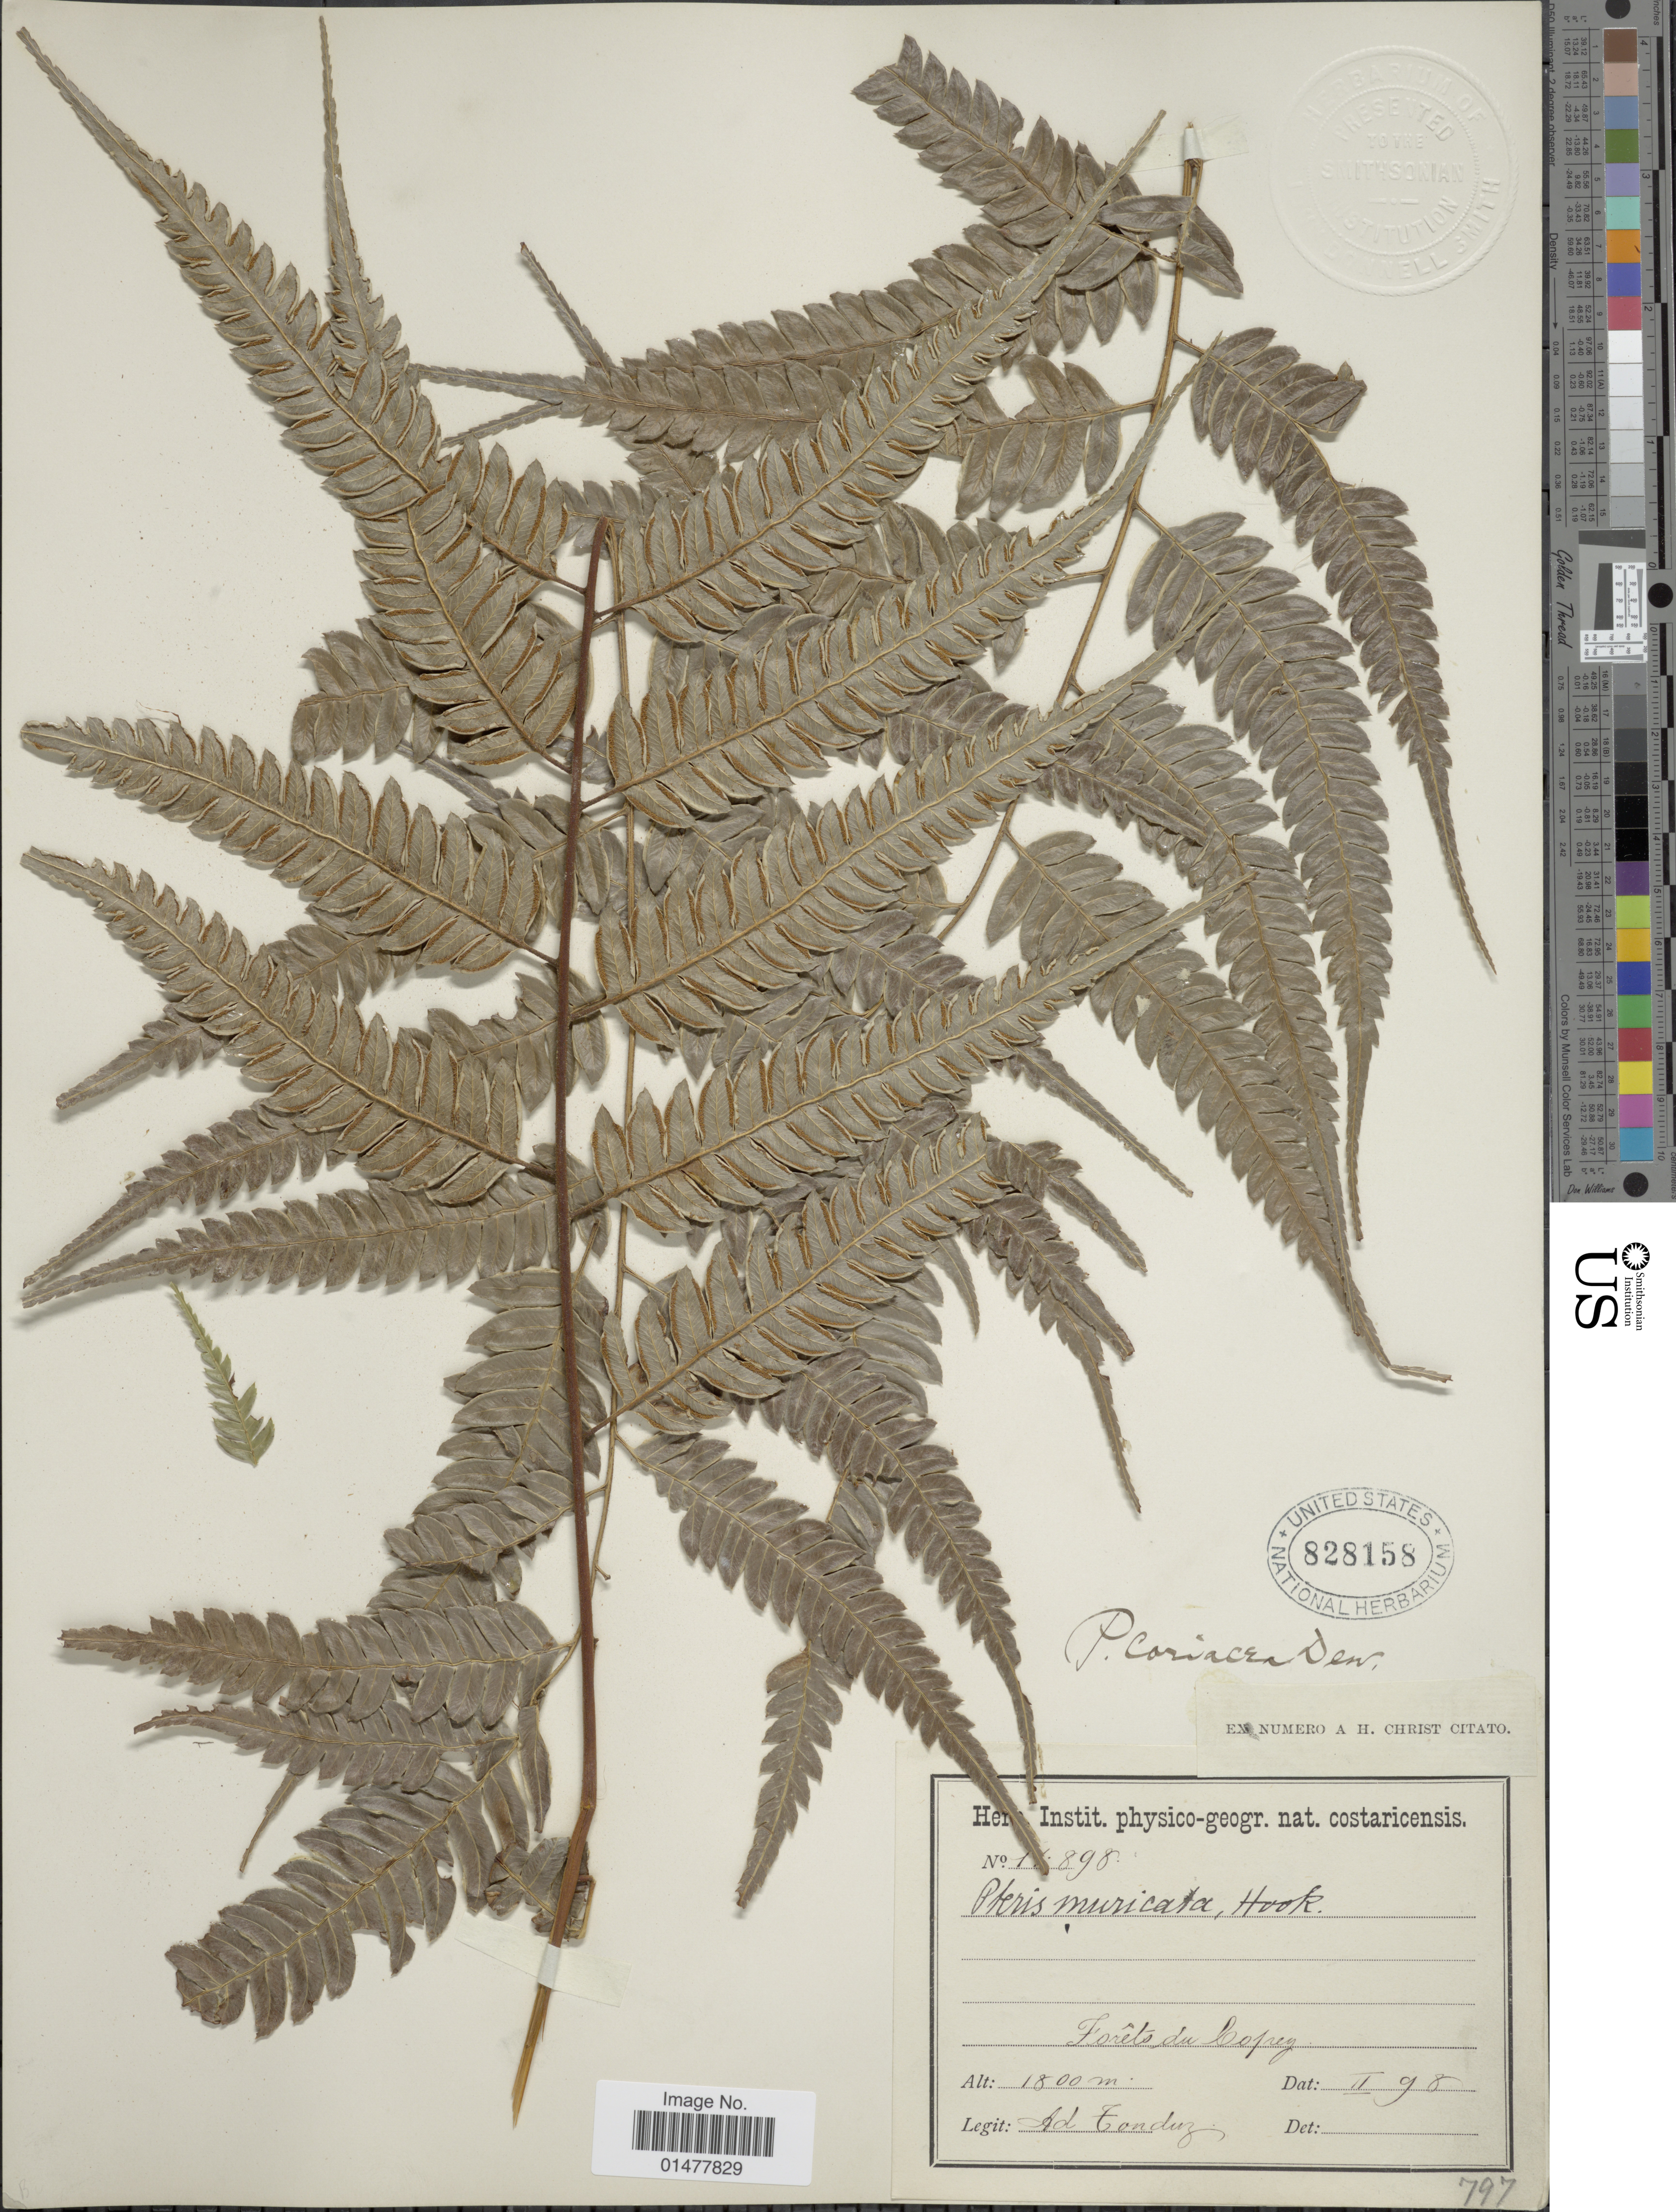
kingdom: Plantae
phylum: Tracheophyta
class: Polypodiopsida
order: Polypodiales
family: Pteridaceae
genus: Pteris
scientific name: Pteris muricata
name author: Rosenst.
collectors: A. Tonduz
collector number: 16898*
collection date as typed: Transcribed d/m/y: /2/98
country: Costa Rica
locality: Forêts du Copey.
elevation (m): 1800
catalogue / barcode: US 828158